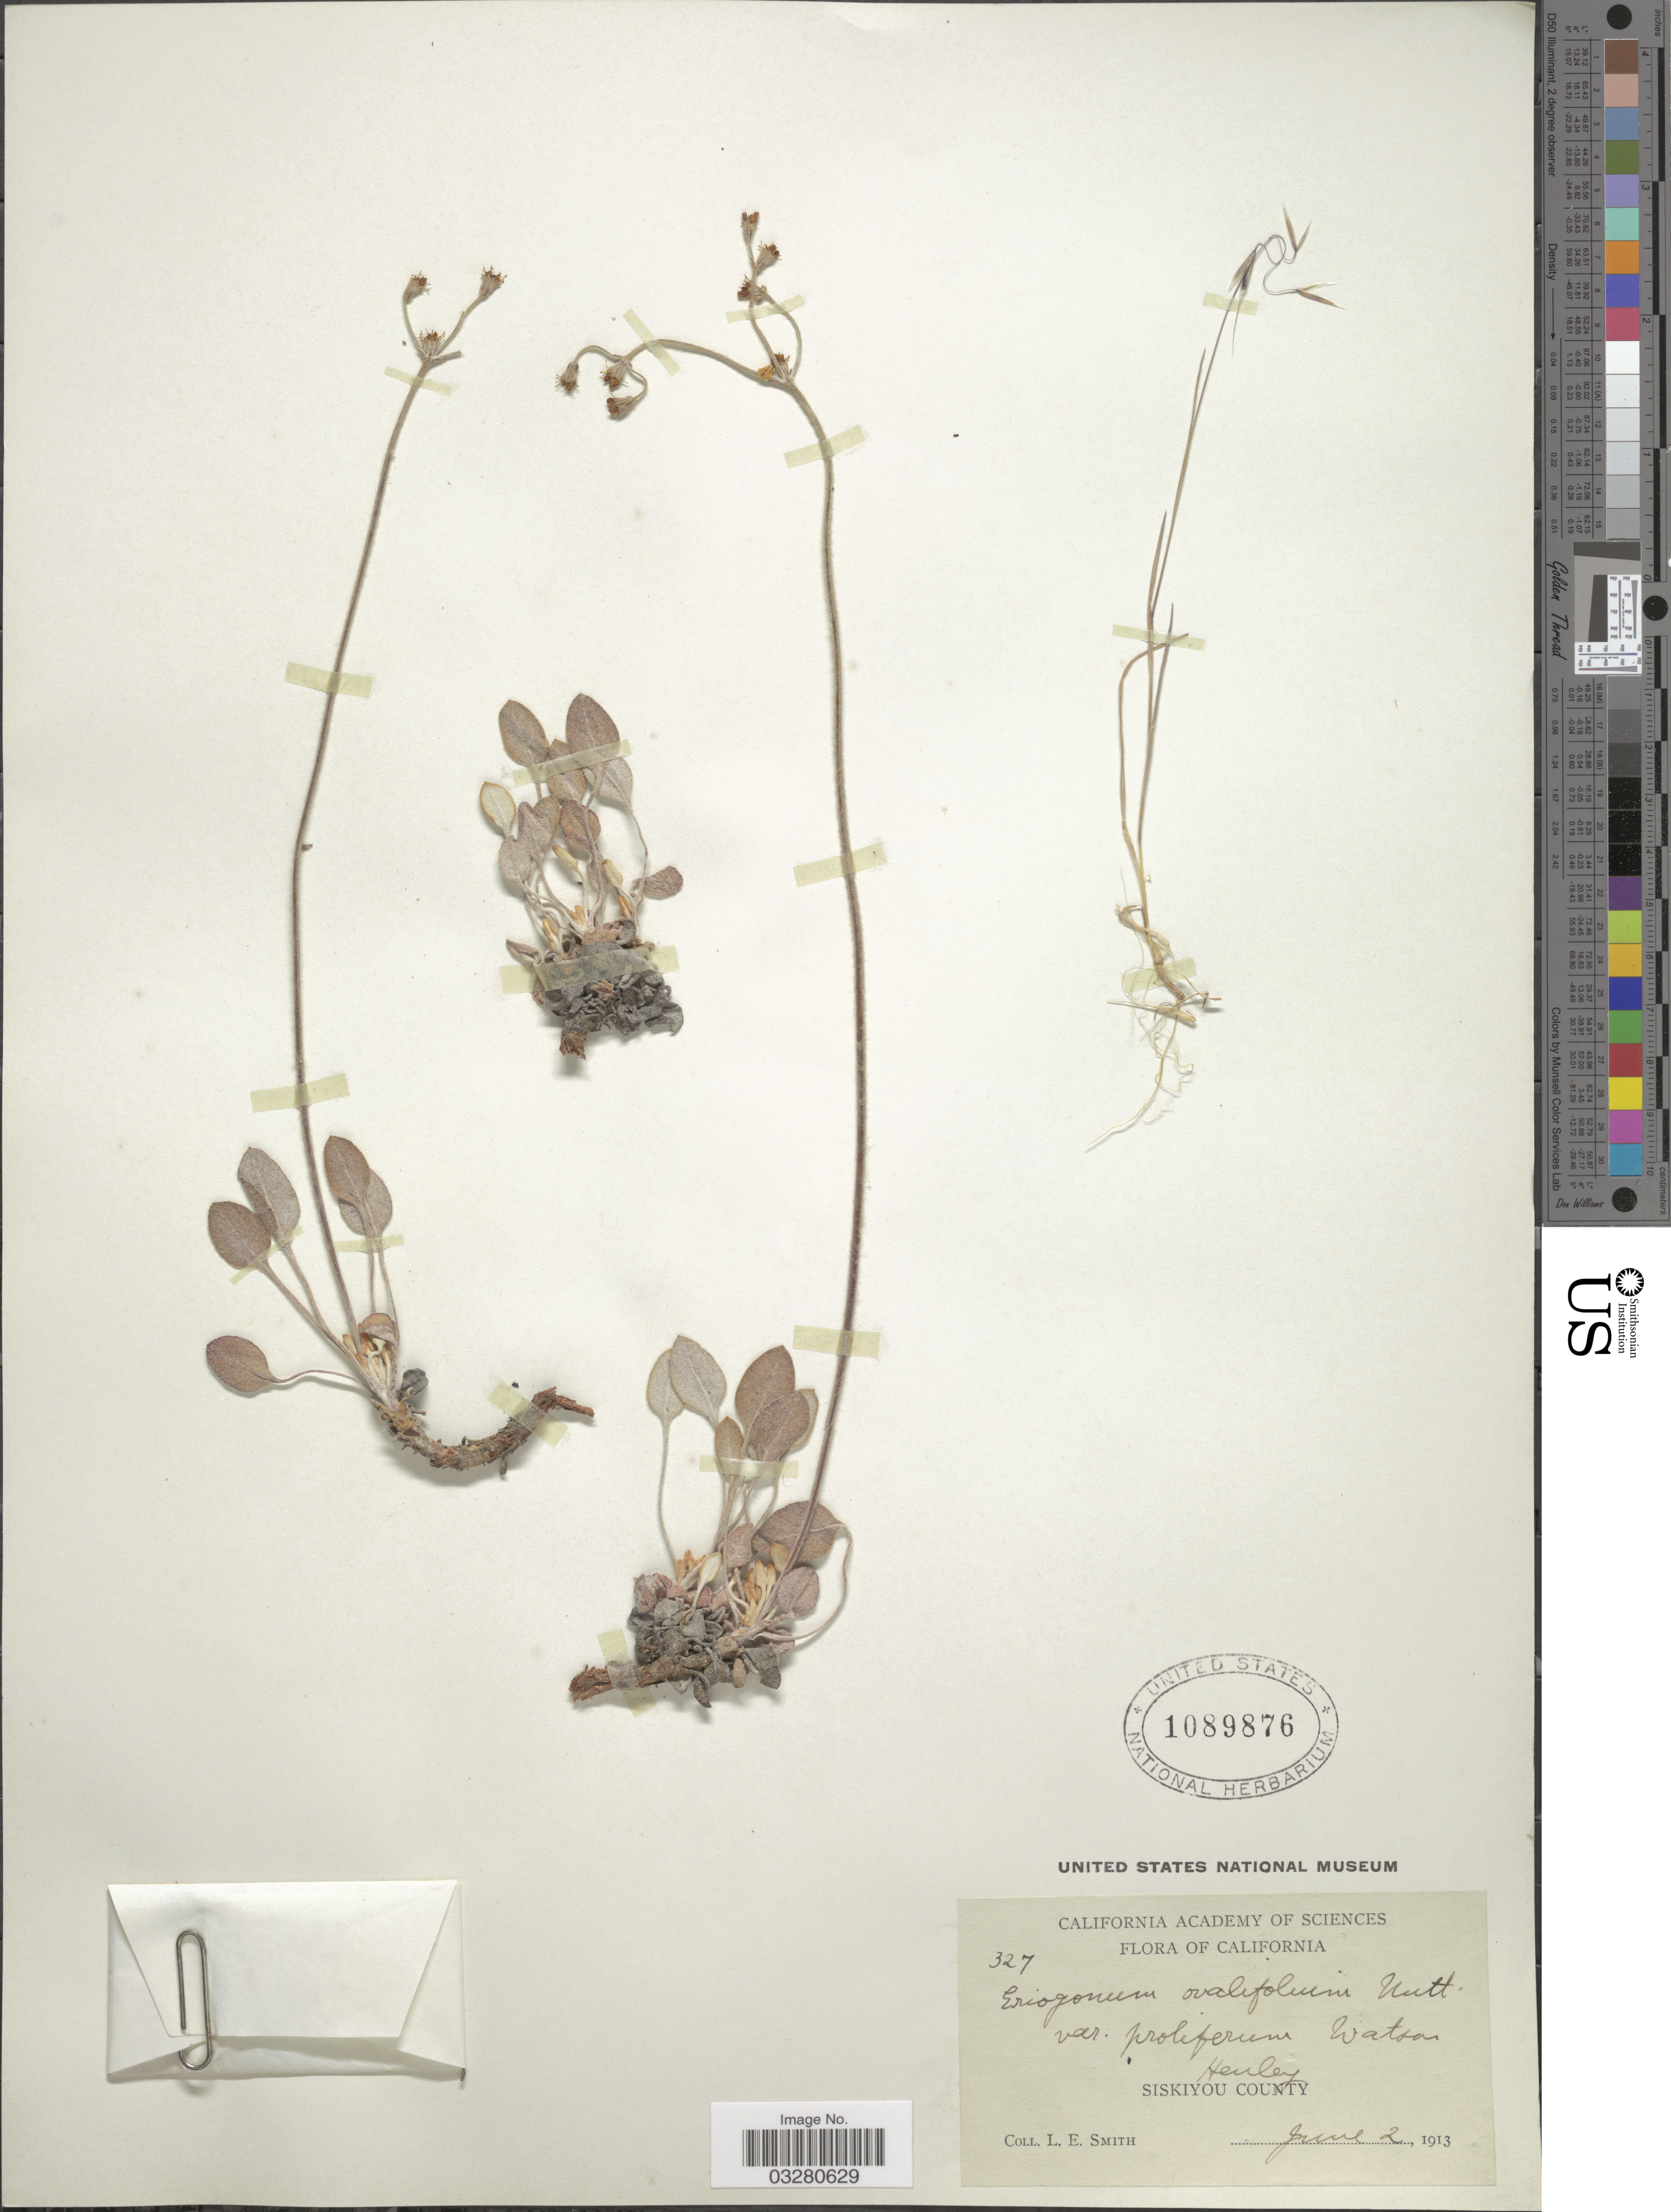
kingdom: Plantae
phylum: Tracheophyta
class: Magnoliopsida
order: Caryophyllales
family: Polygonaceae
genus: Eriogonum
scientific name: Eriogonum proliferum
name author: Torr. & A. Gray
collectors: L. E. Smith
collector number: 327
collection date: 1913-06-02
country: United States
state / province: California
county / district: Siskiyou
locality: Henley. Siskiyou County.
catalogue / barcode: US 1089876